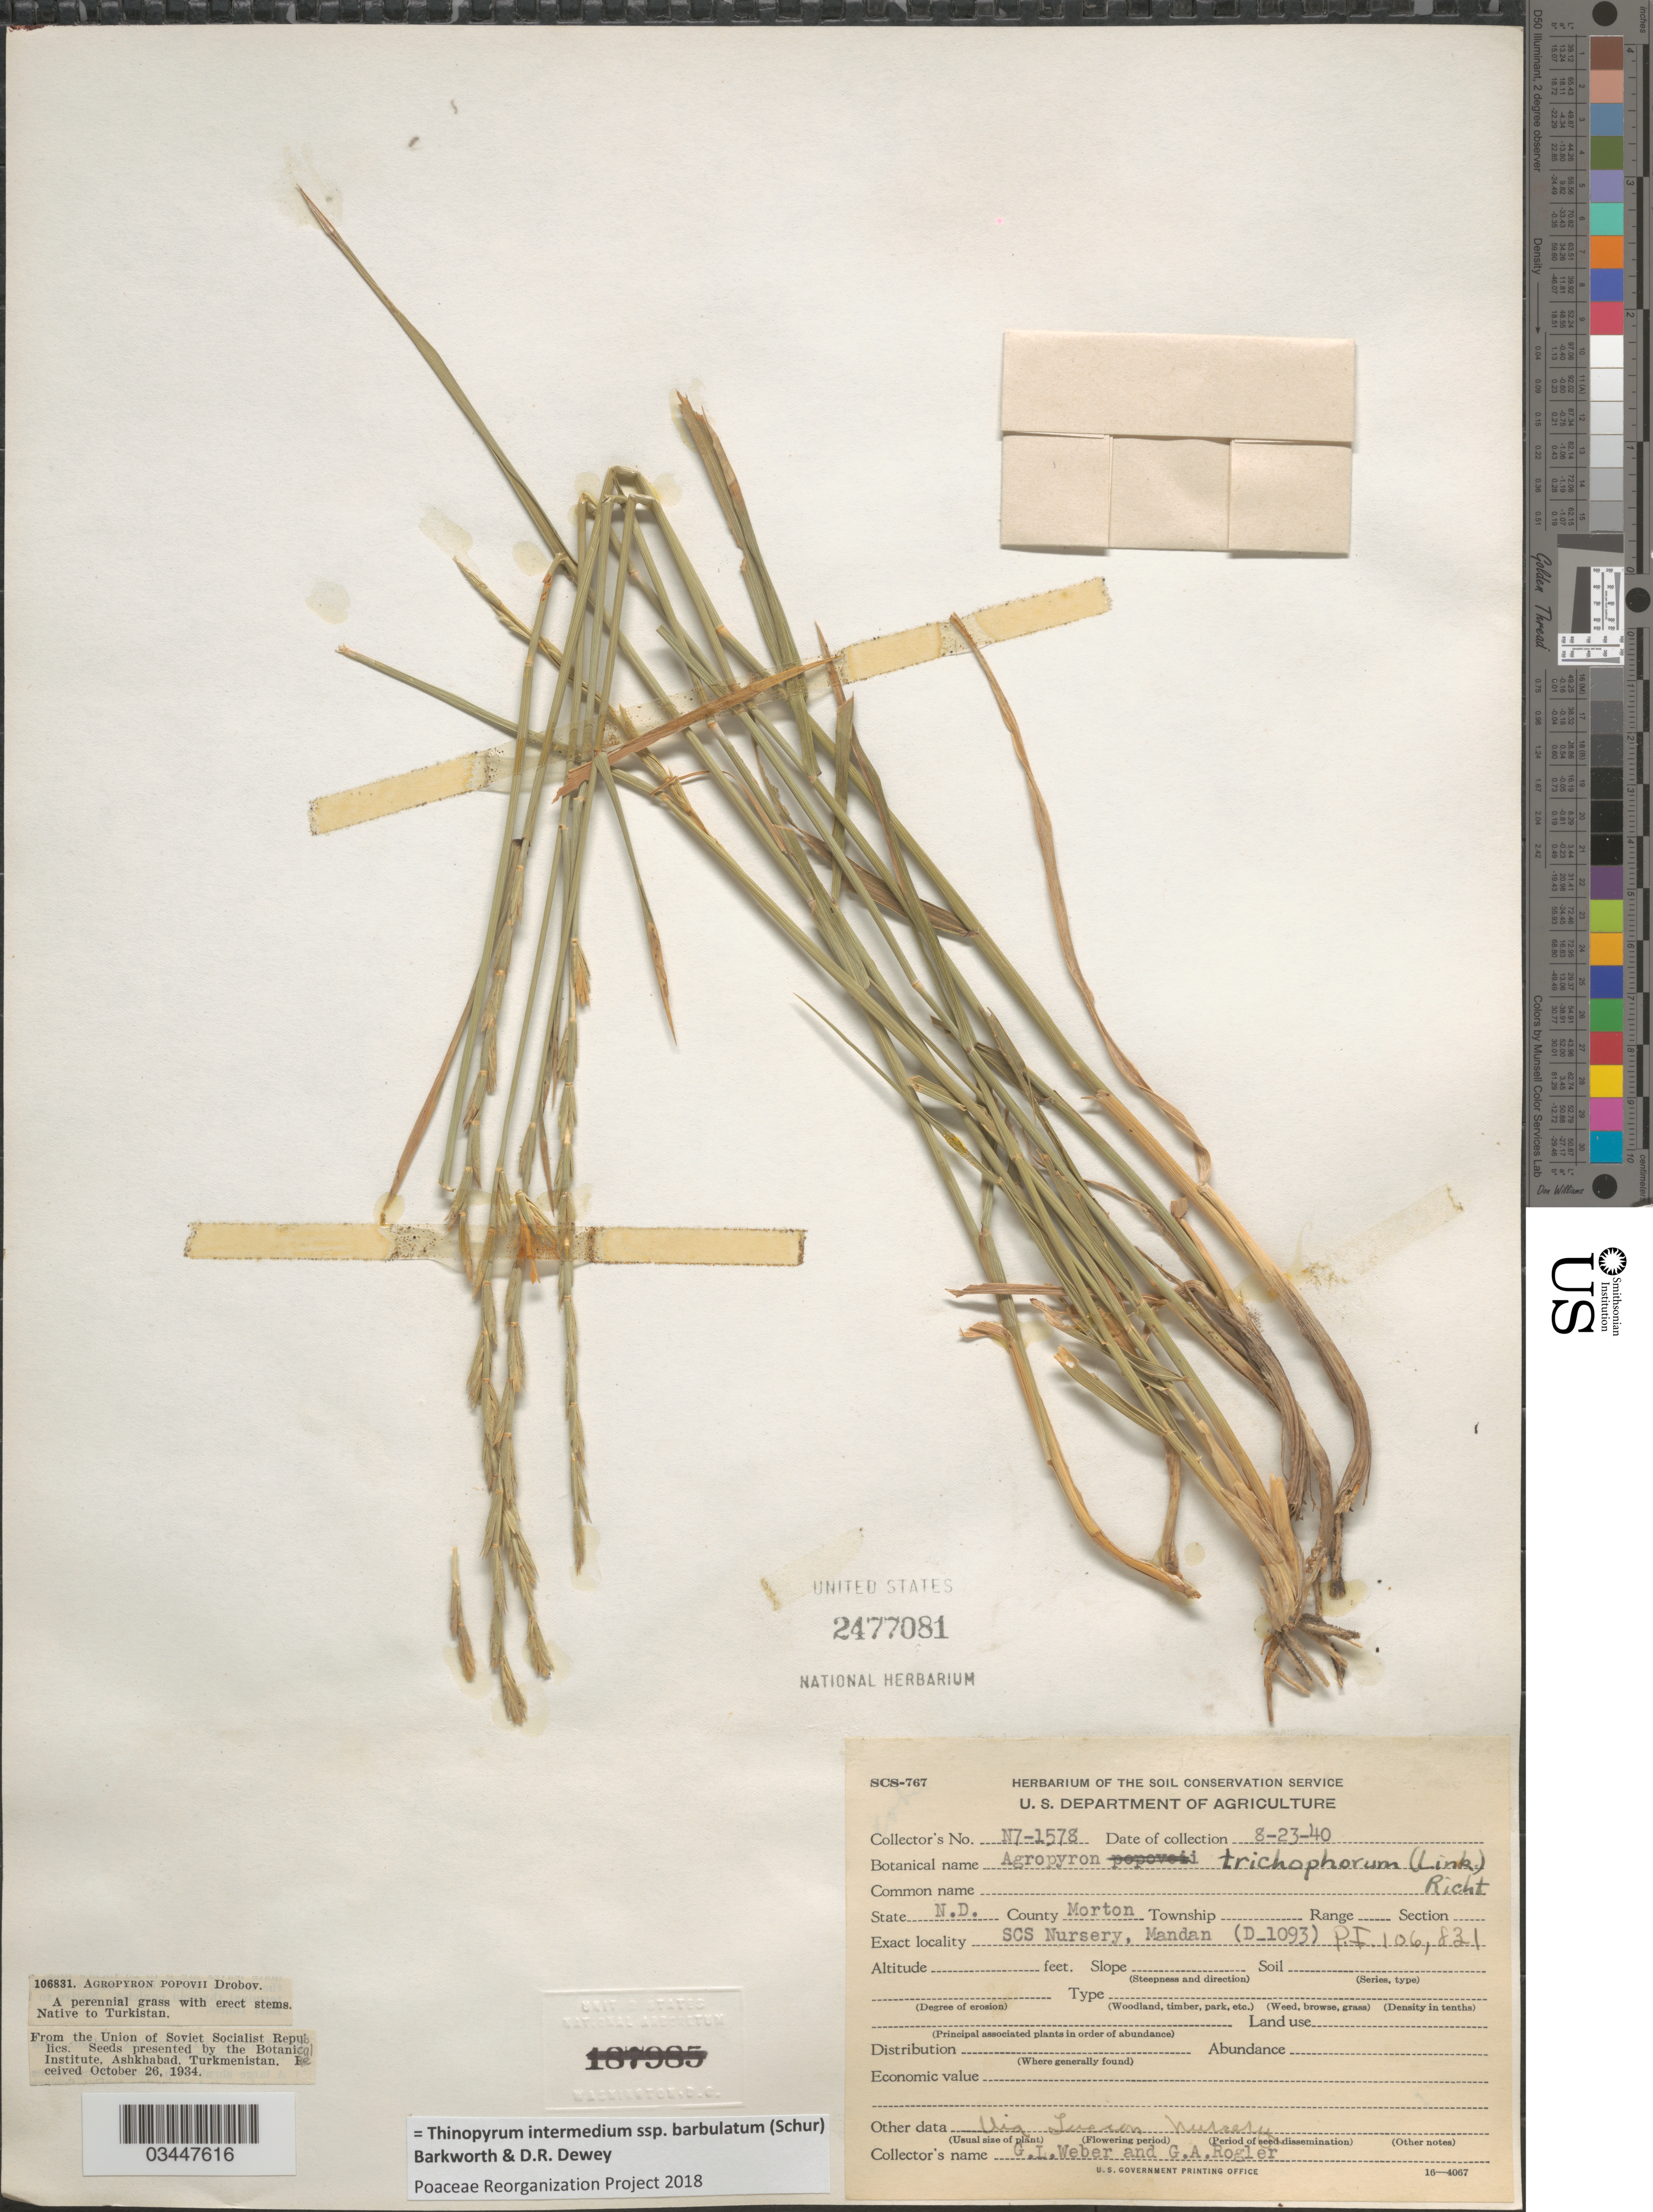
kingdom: Plantae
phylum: Tracheophyta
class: Liliopsida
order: Poales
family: Poaceae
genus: Thinopyrum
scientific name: Thinopyrum intermedium subsp. barbulatum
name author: (Schur) Barkworth & Dewey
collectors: G. Weber & G. Rogler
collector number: N7-1578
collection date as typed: Transcribed d/m/y: 23/8/40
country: United States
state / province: North Dakota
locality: County Morton. SCS Nursery, Mandan (D-1093). P.I. 106, 831. Tucson Nursery.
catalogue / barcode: US 2477081